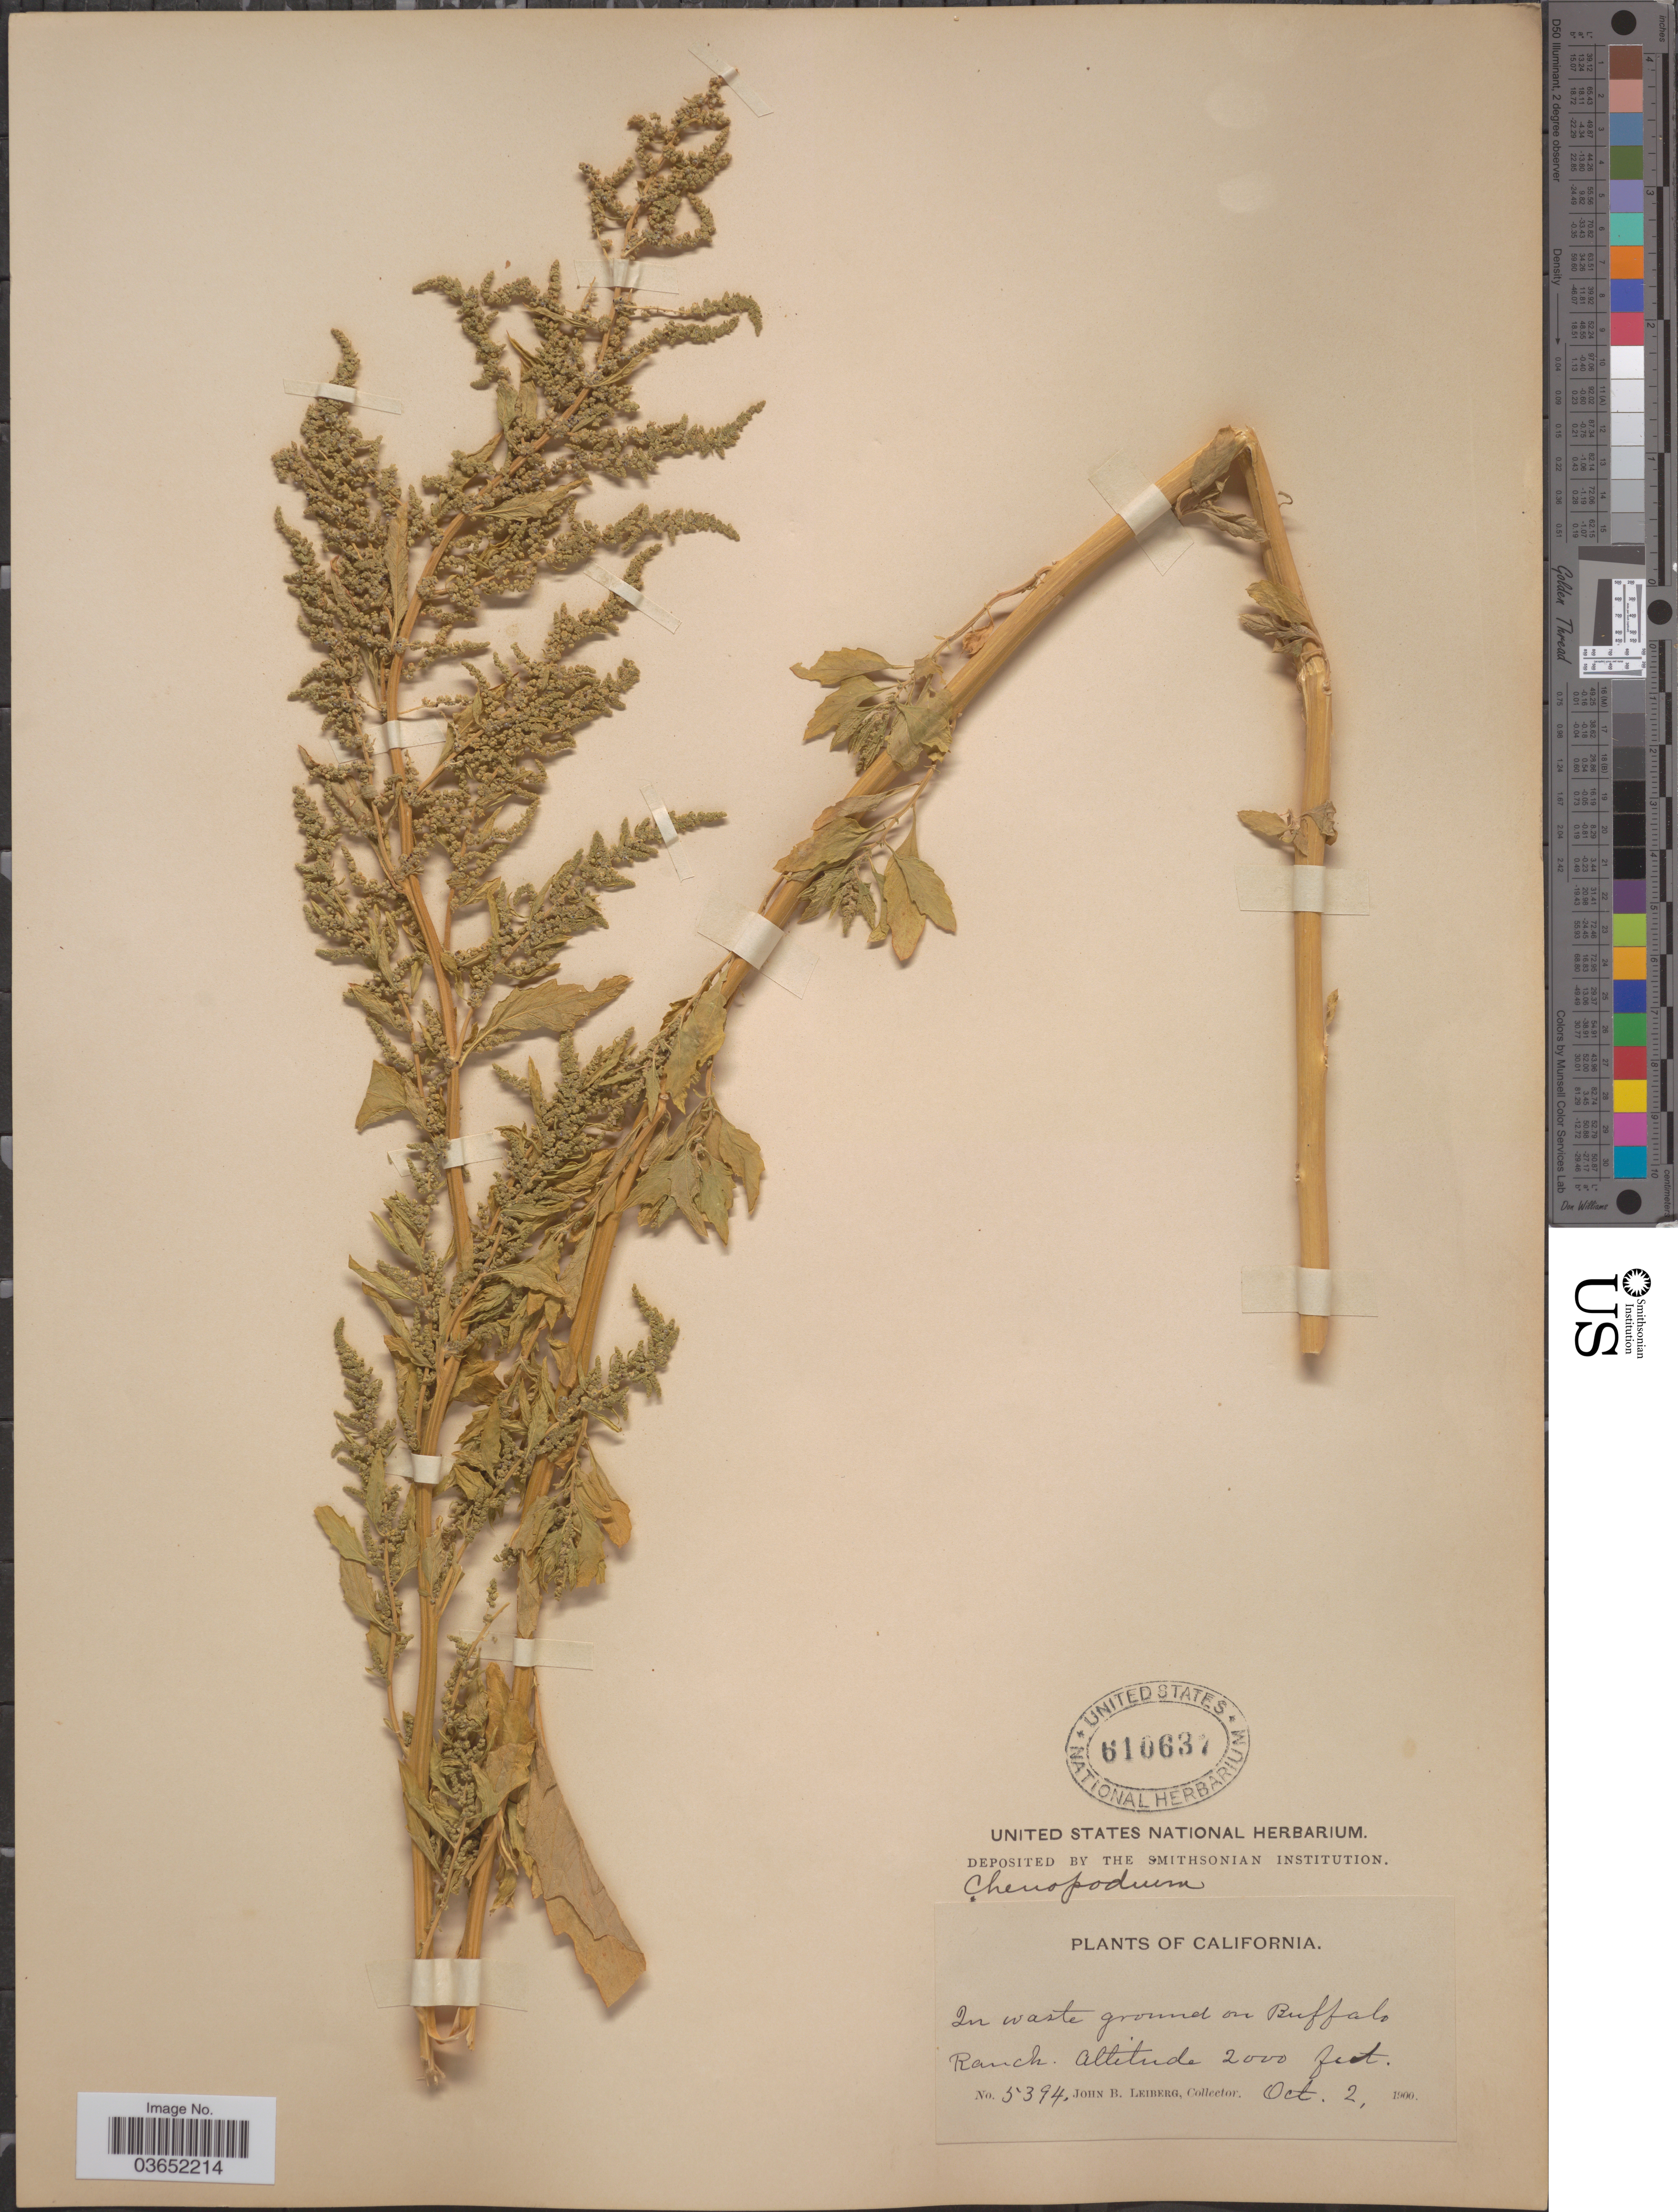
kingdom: Plantae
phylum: Tracheophyta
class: Magnoliopsida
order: Caryophyllales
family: Amaranthaceae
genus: Chenopodium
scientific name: Chenopodium ambrosioides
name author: L.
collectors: J. B. Leiberg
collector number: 5394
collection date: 1900-10-02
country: United States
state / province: California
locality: In waste ground on Buffalo Ranch.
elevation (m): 610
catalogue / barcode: US 610637